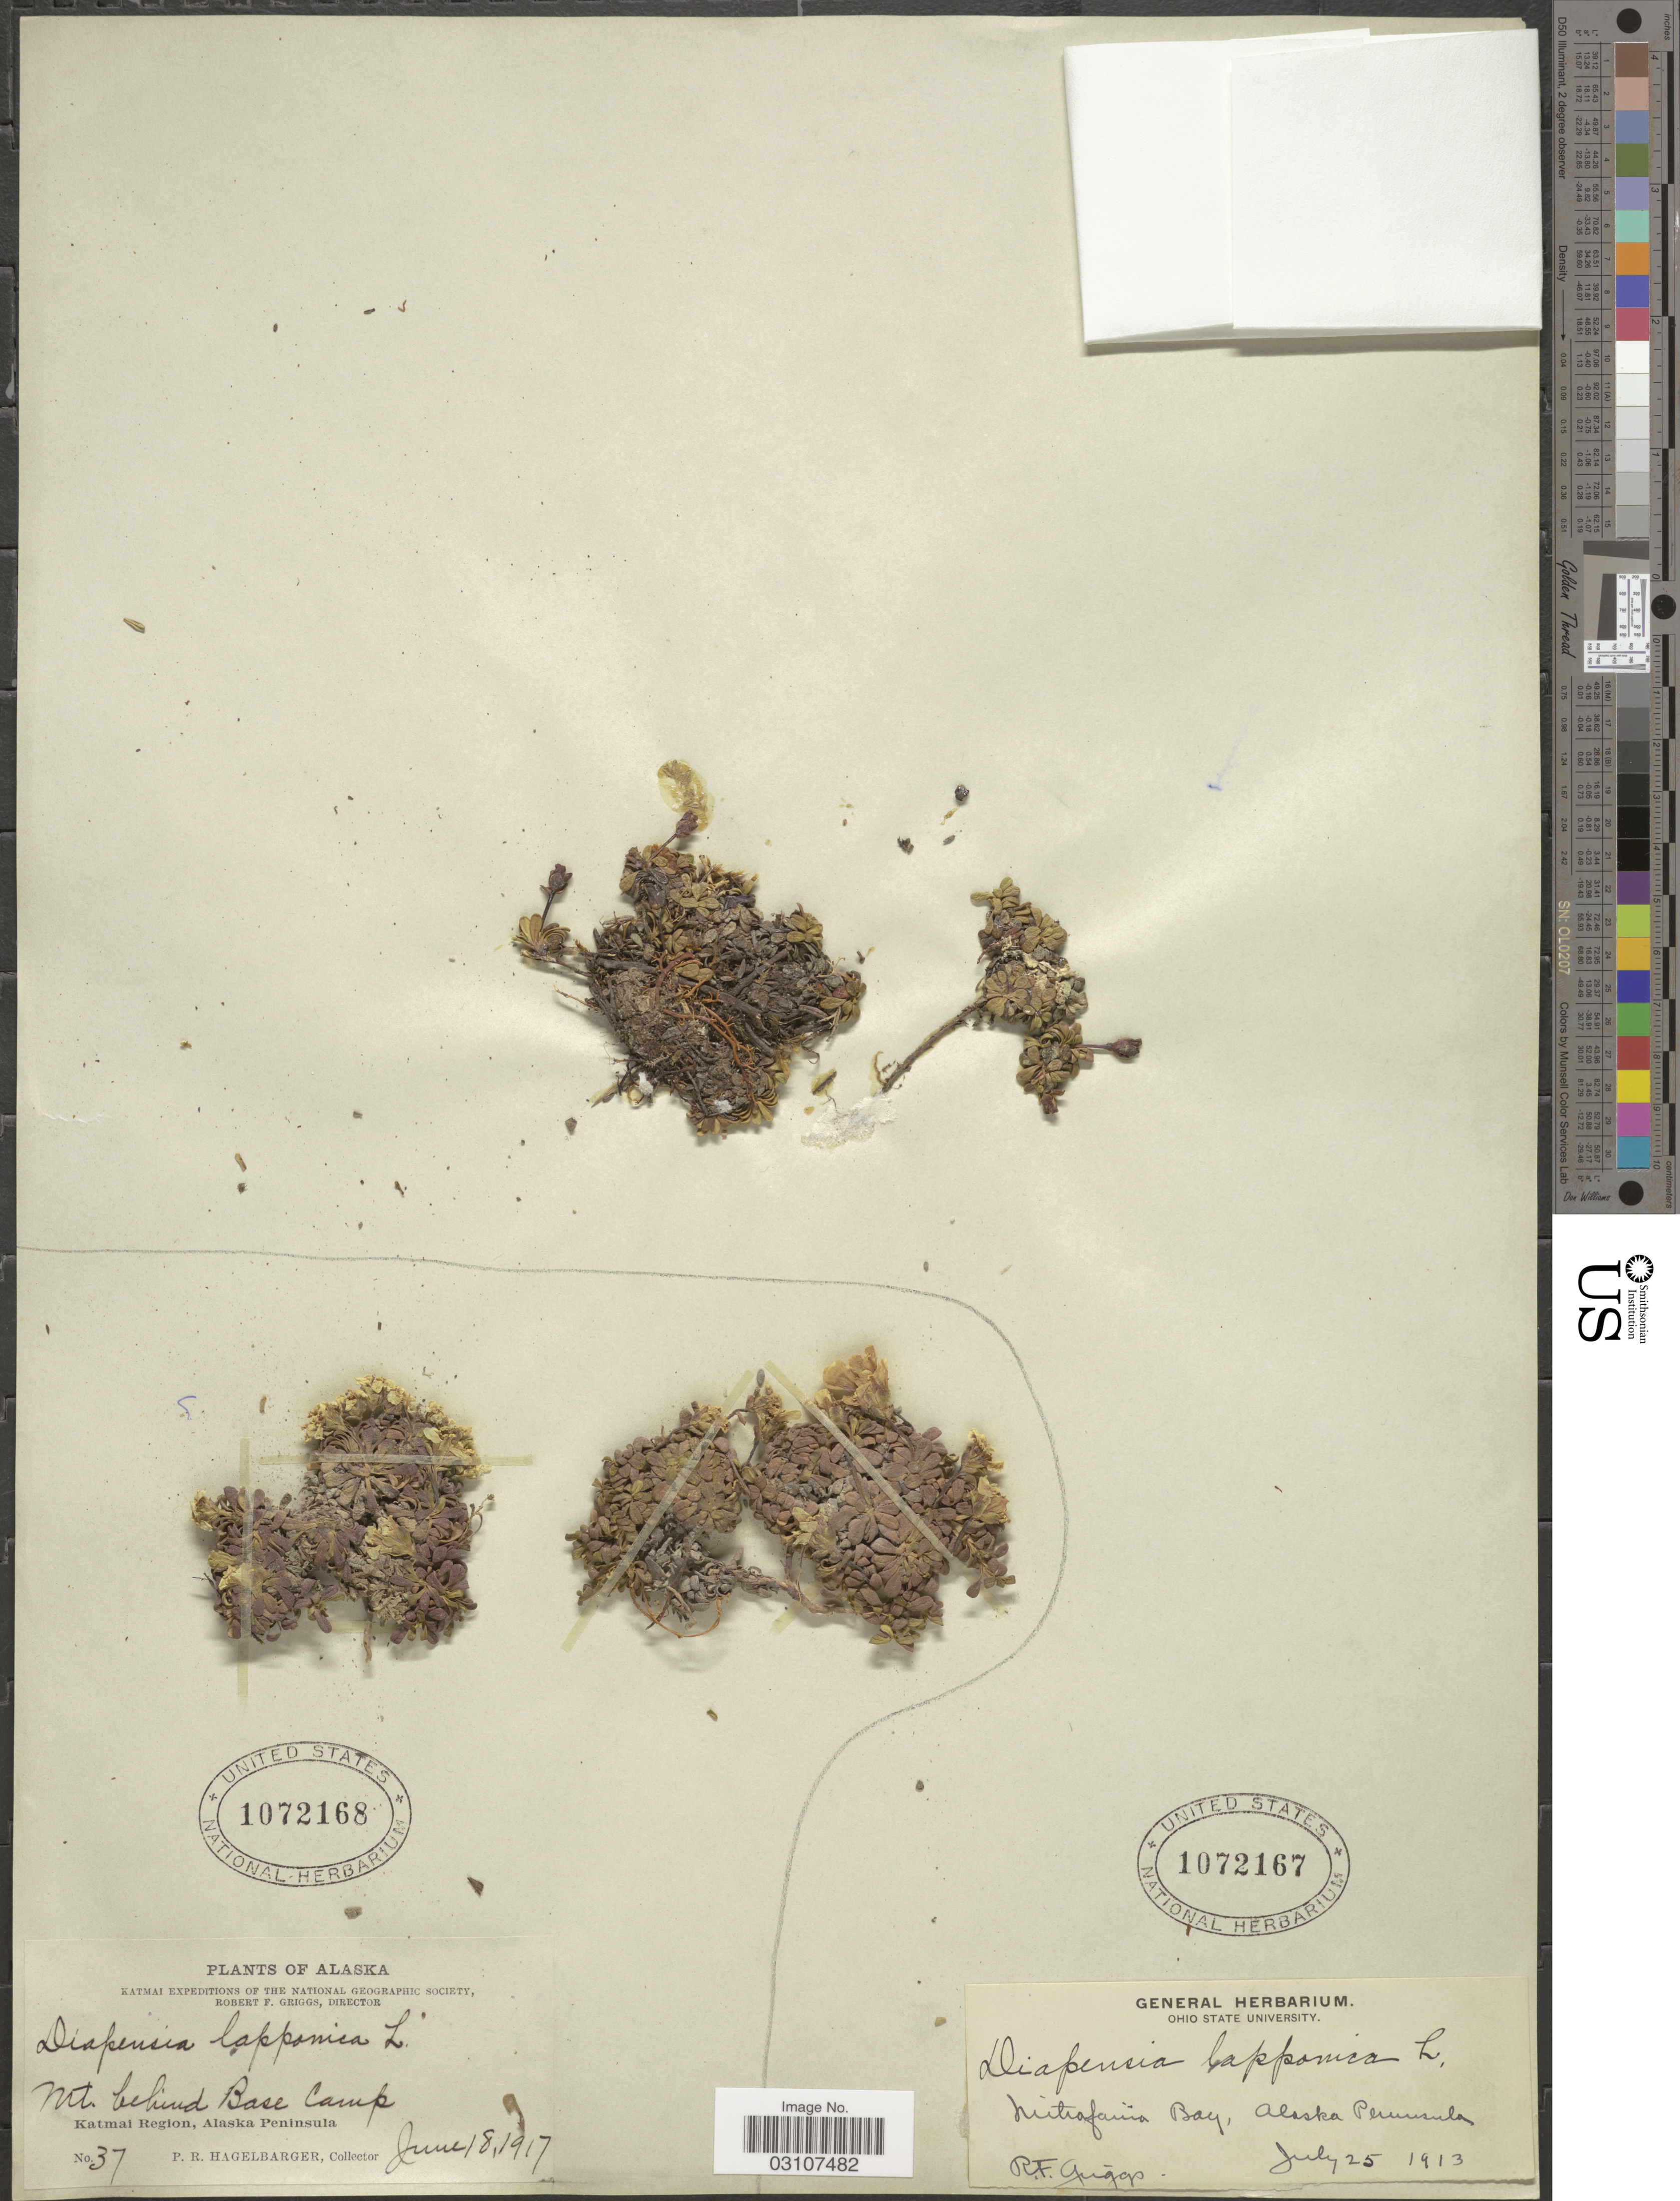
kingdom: Plantae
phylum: Tracheophyta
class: Magnoliopsida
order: Ericales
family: Diapensiaceae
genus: Diapensia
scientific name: Diapensia lapponica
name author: L.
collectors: P. Hagelbarger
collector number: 37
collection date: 1917-06-18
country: United States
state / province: Alaska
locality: Mts. behind Base Camp. Katmai Region, Alaska Peninsula.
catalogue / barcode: US 1072168